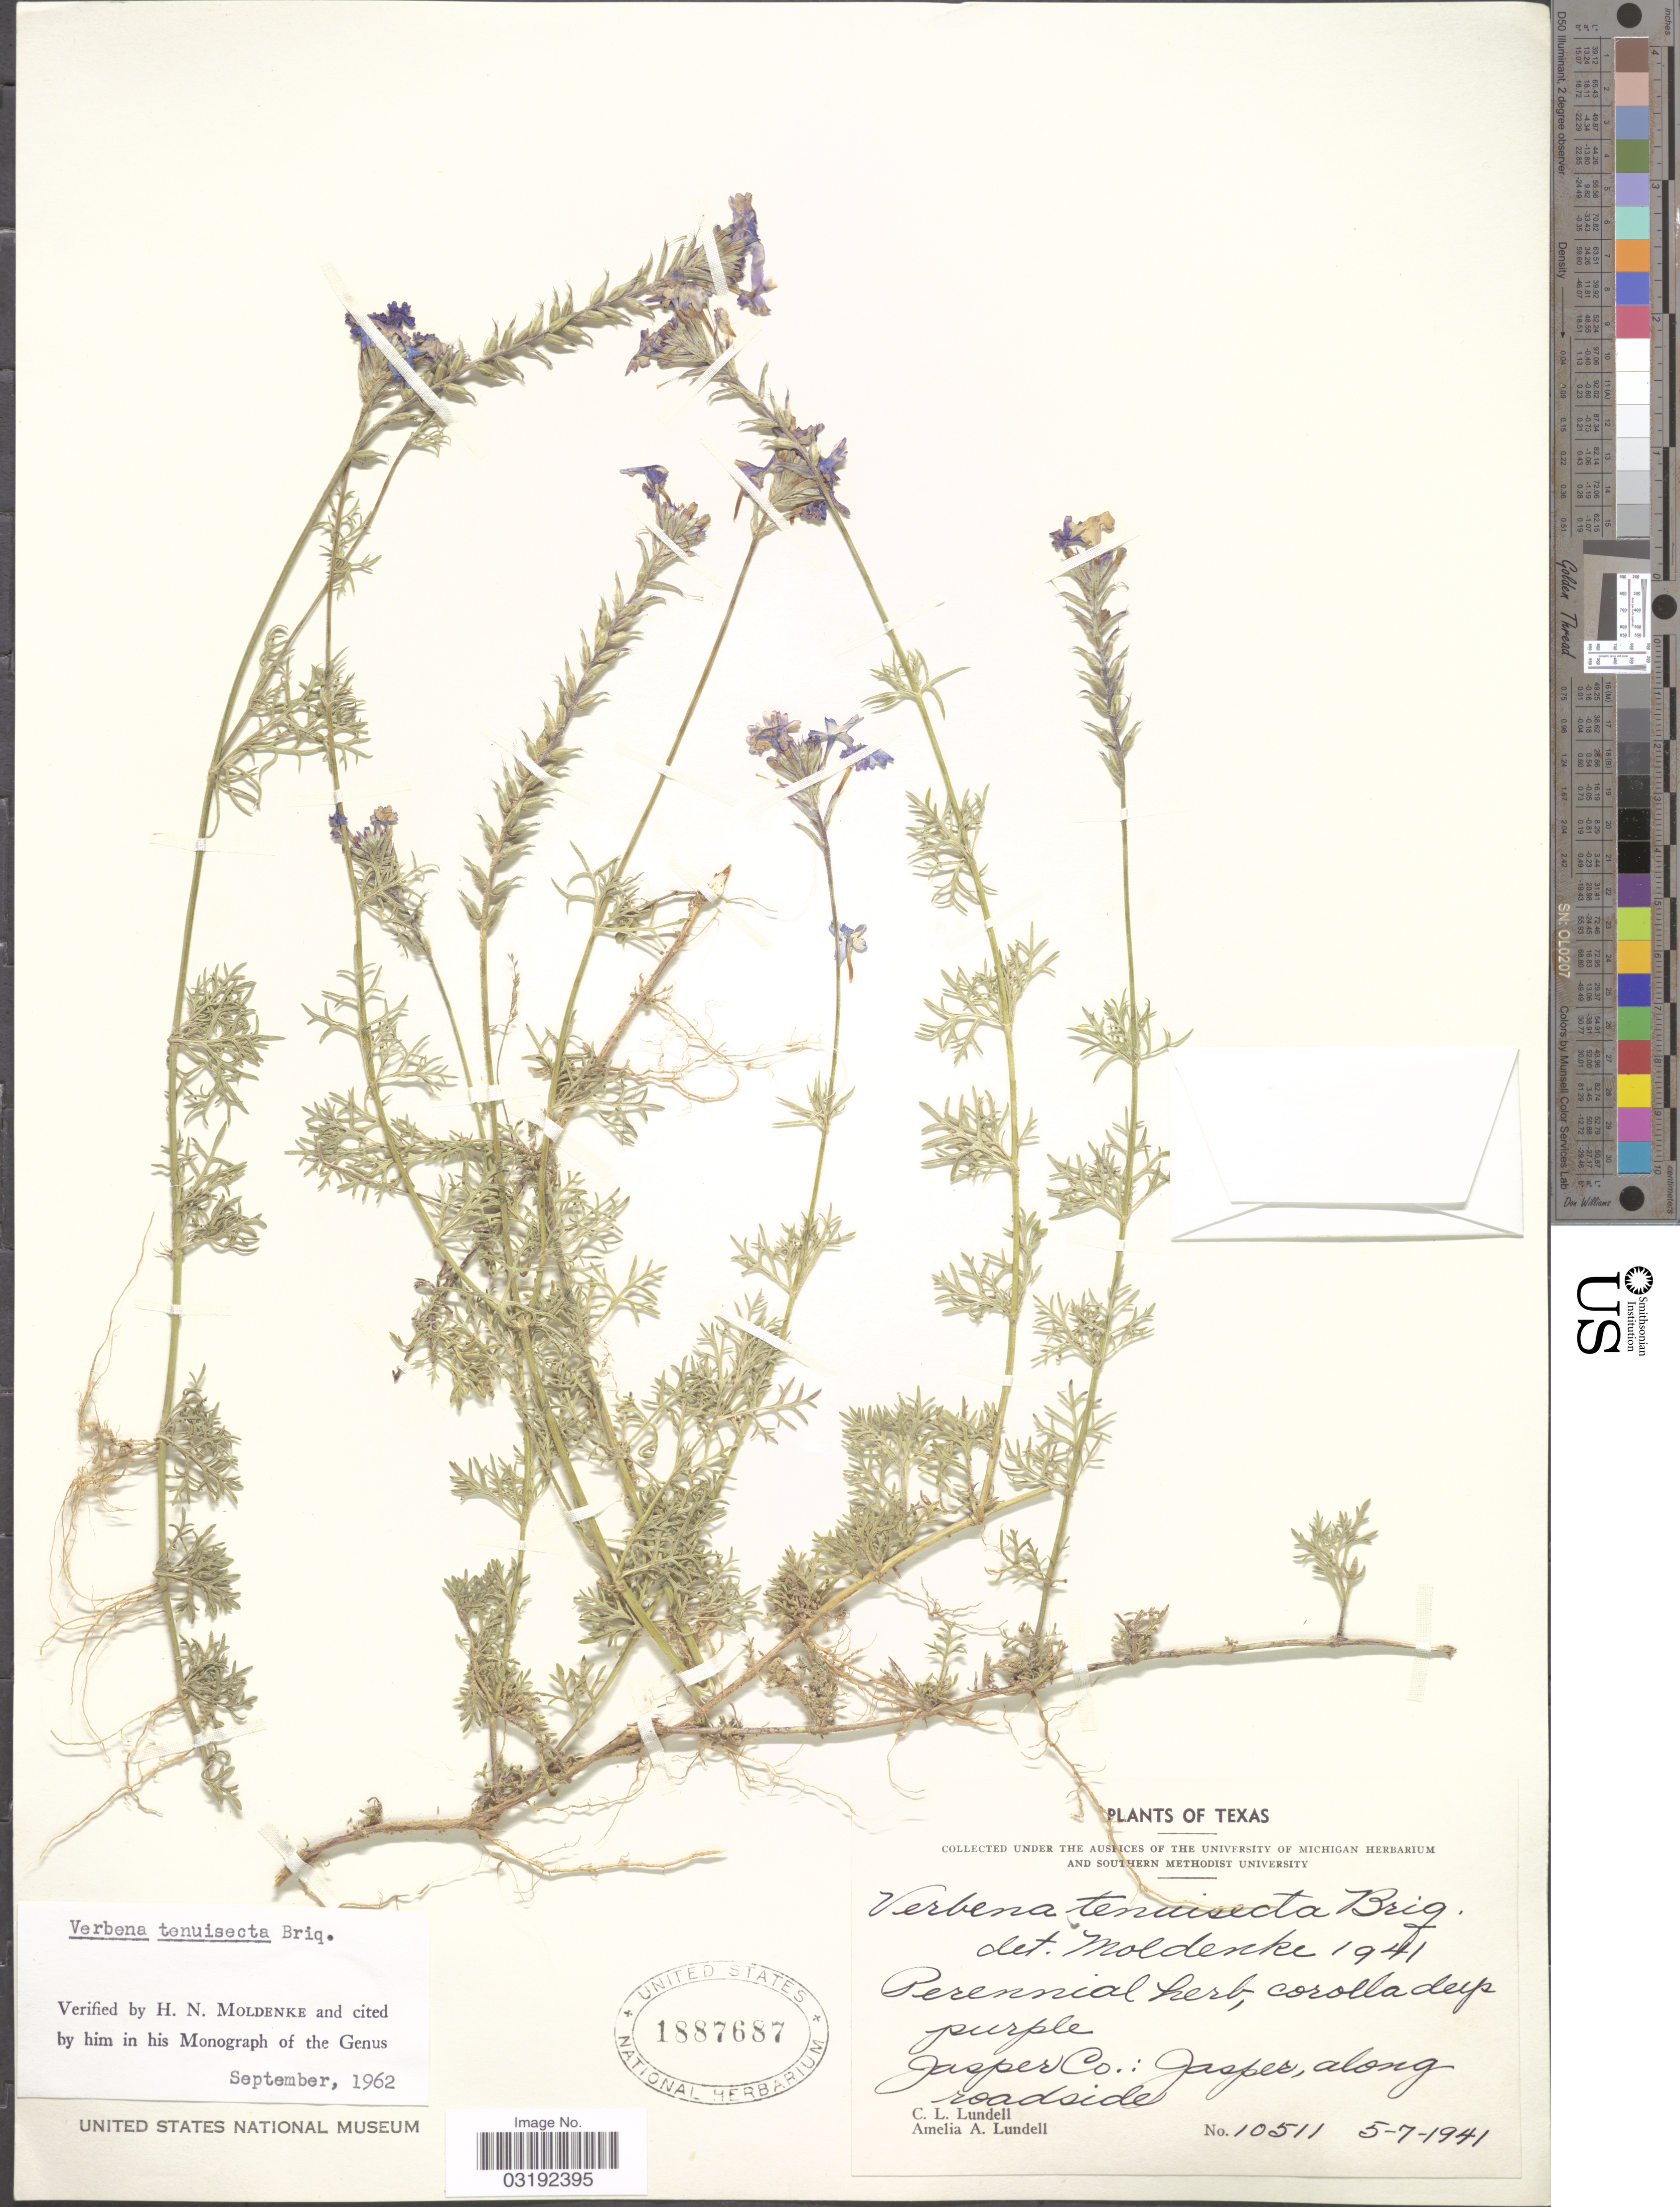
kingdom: Plantae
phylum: Tracheophyta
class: Magnoliopsida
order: Lamiales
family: Verbenaceae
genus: Verbena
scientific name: Verbena tenuisecta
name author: Briq.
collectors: C. L. Lundell & A. A. Lundell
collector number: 10511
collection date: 1941-05-07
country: United States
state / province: Texas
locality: Jasper Co.: Jasper, along roadside.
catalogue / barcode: US 1887687